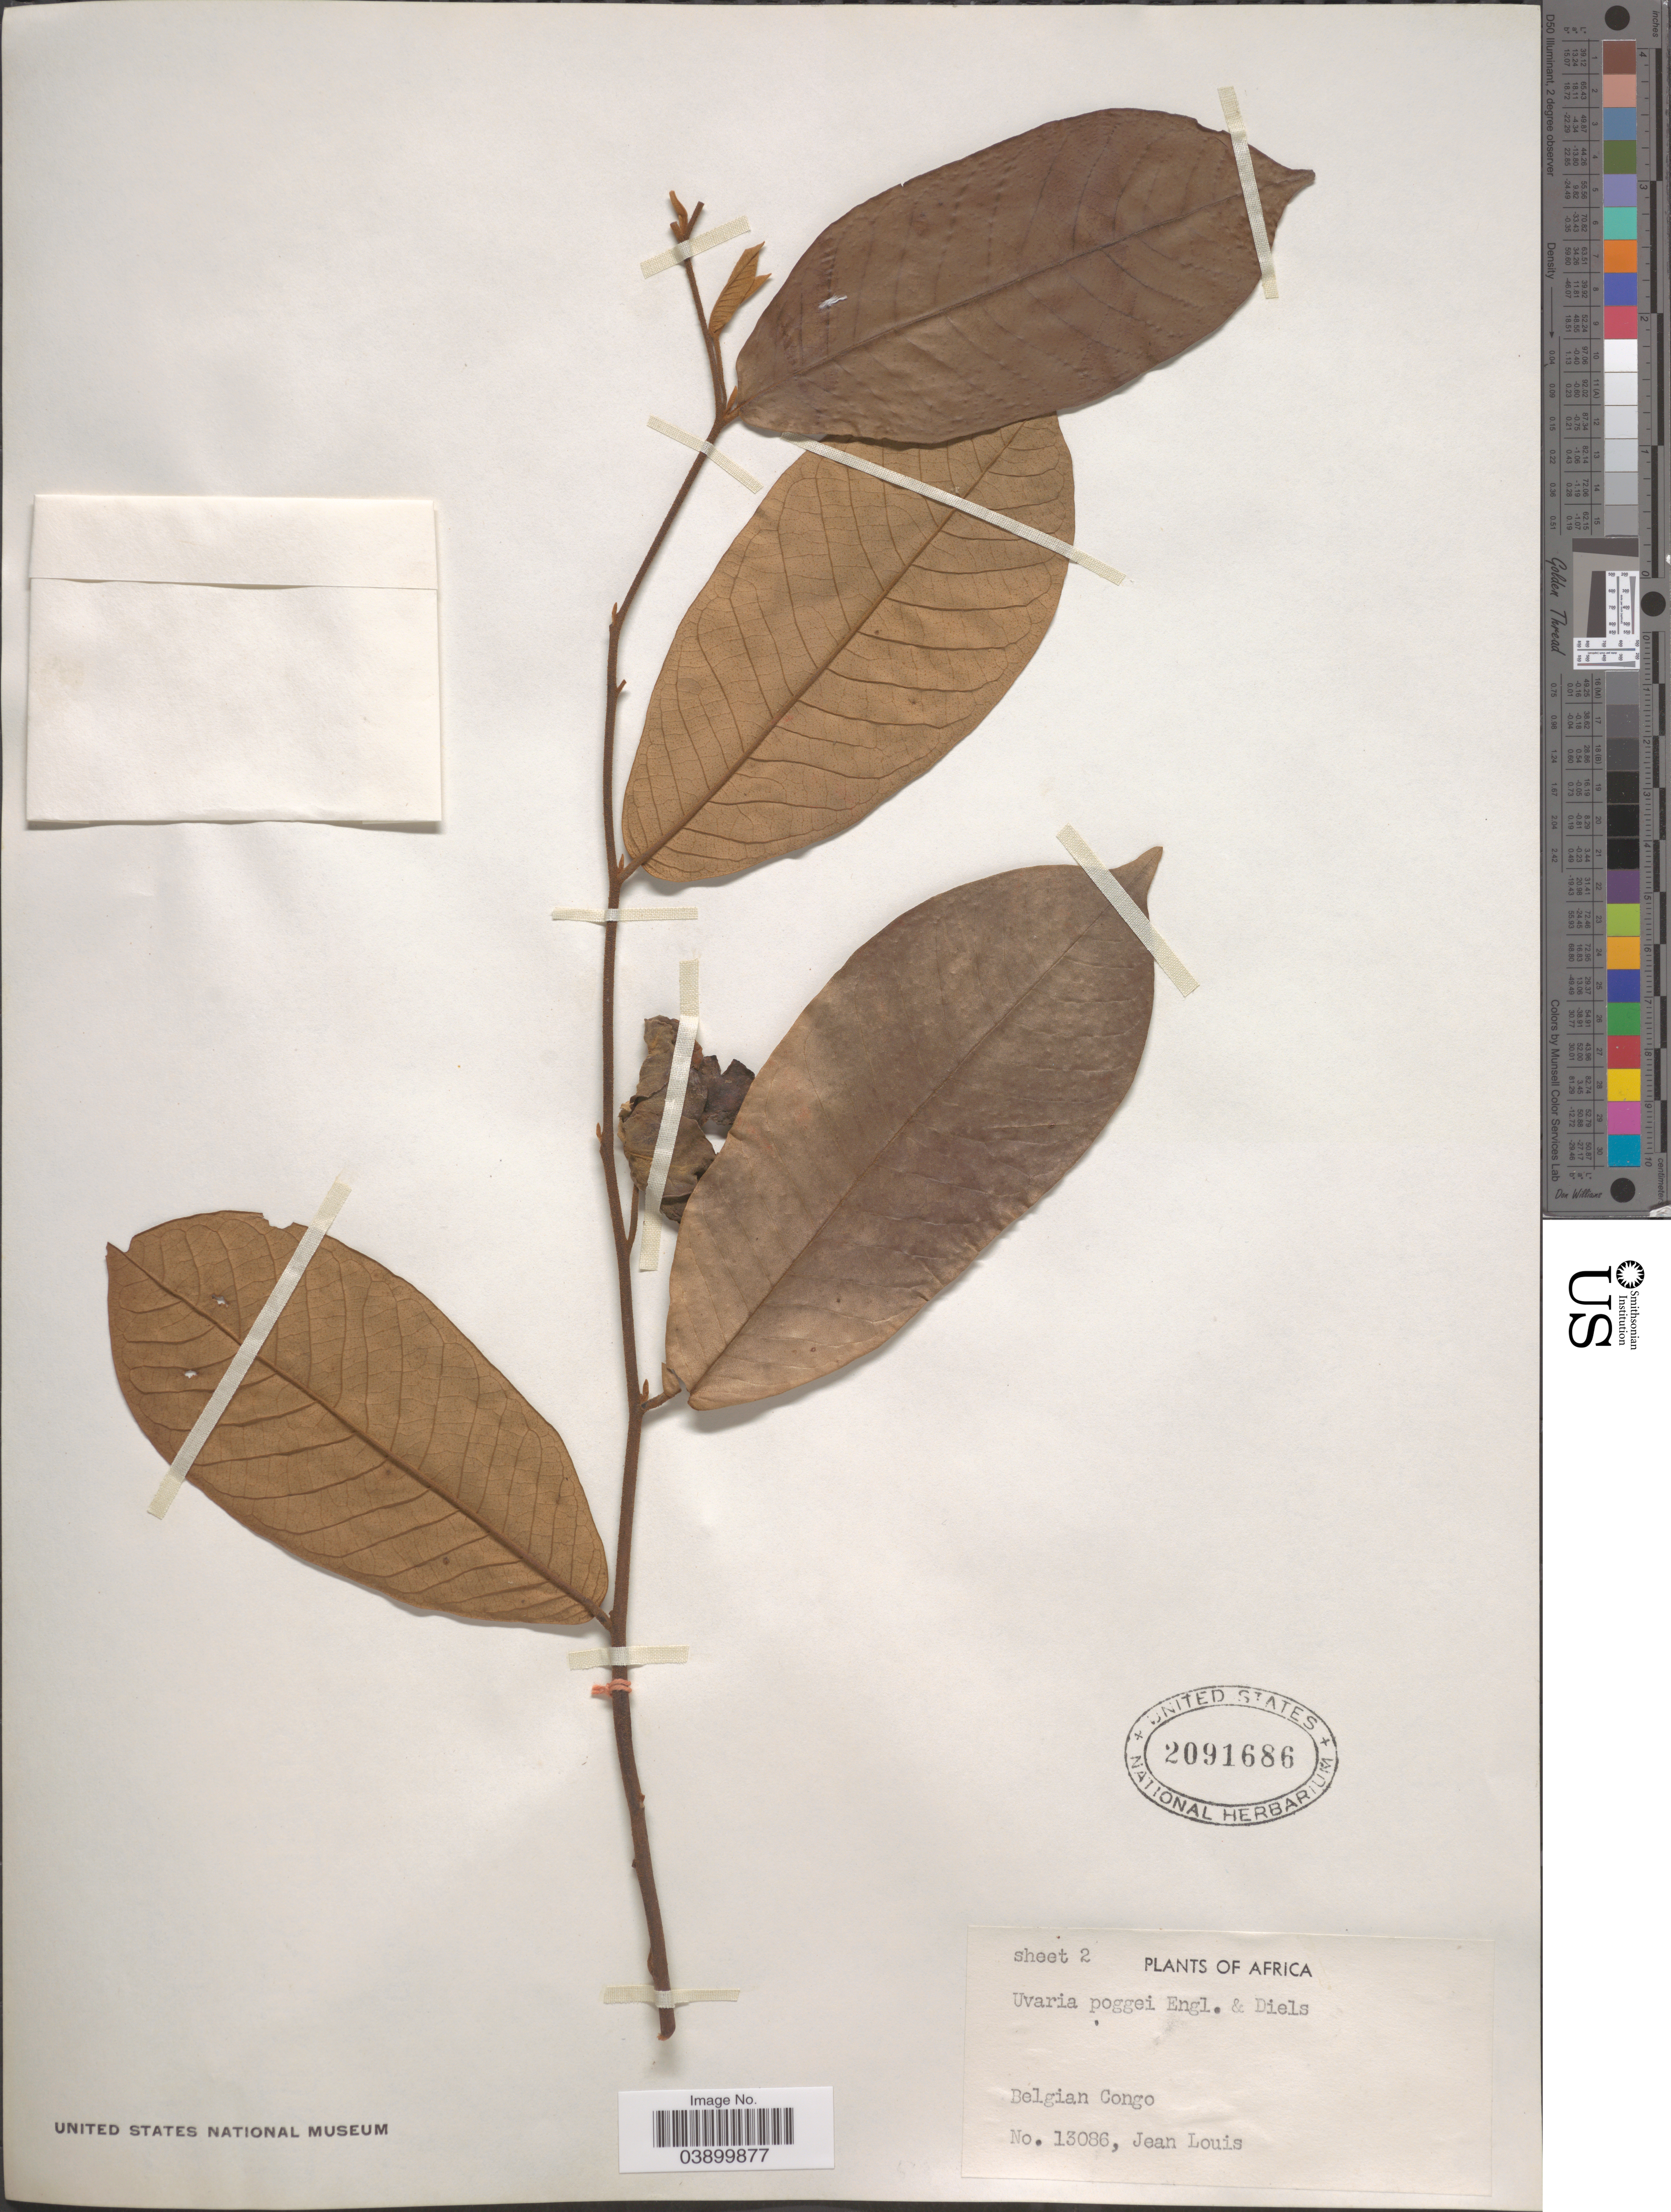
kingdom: Plantae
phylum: Tracheophyta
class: Magnoliopsida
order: Magnoliales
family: Annonaceae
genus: Uvaria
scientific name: Uvaria poggei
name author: Engl. & Diels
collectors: J. Louis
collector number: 13086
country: Congo, Democratic Republic of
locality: Belgian Congo.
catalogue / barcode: US 2091686